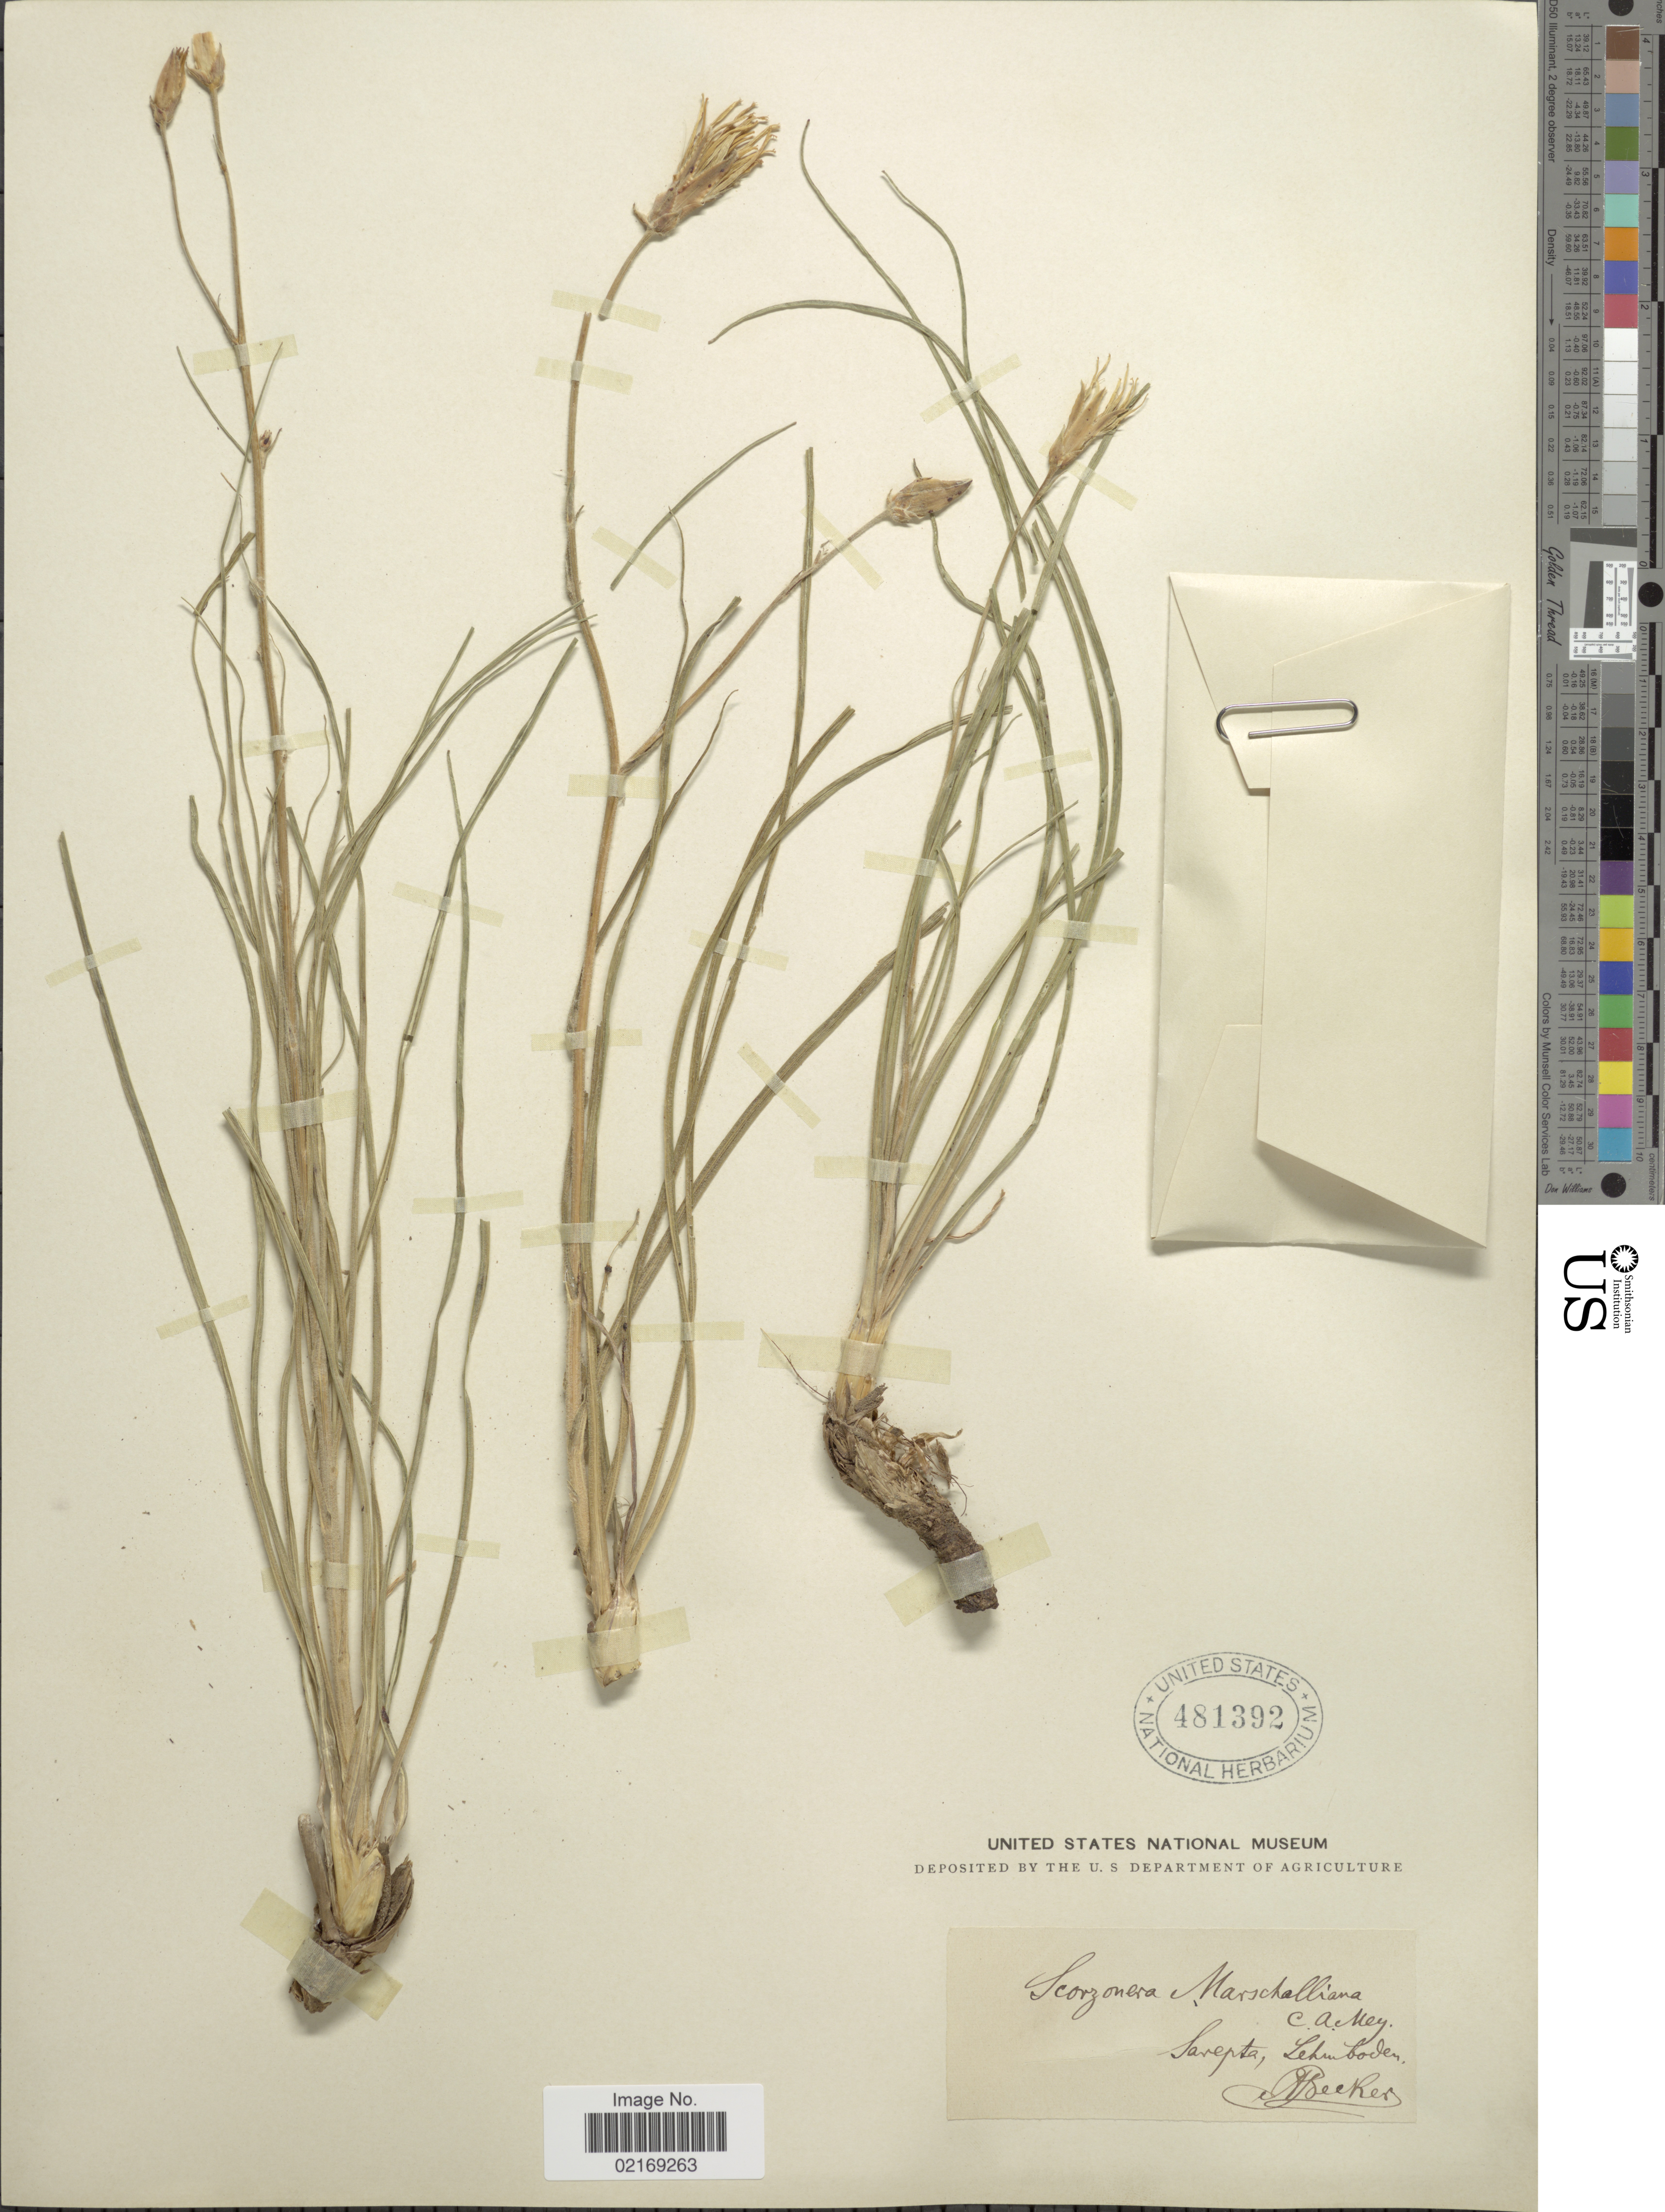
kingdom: Plantae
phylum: Tracheophyta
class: Magnoliopsida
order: Asterales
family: Asteraceae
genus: Scorzonera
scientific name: Scorzonera stricta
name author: Hornem.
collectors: A. Becker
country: Russian Federation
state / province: Volgograd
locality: Sarepta, Lehmboden.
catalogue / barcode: US 481392